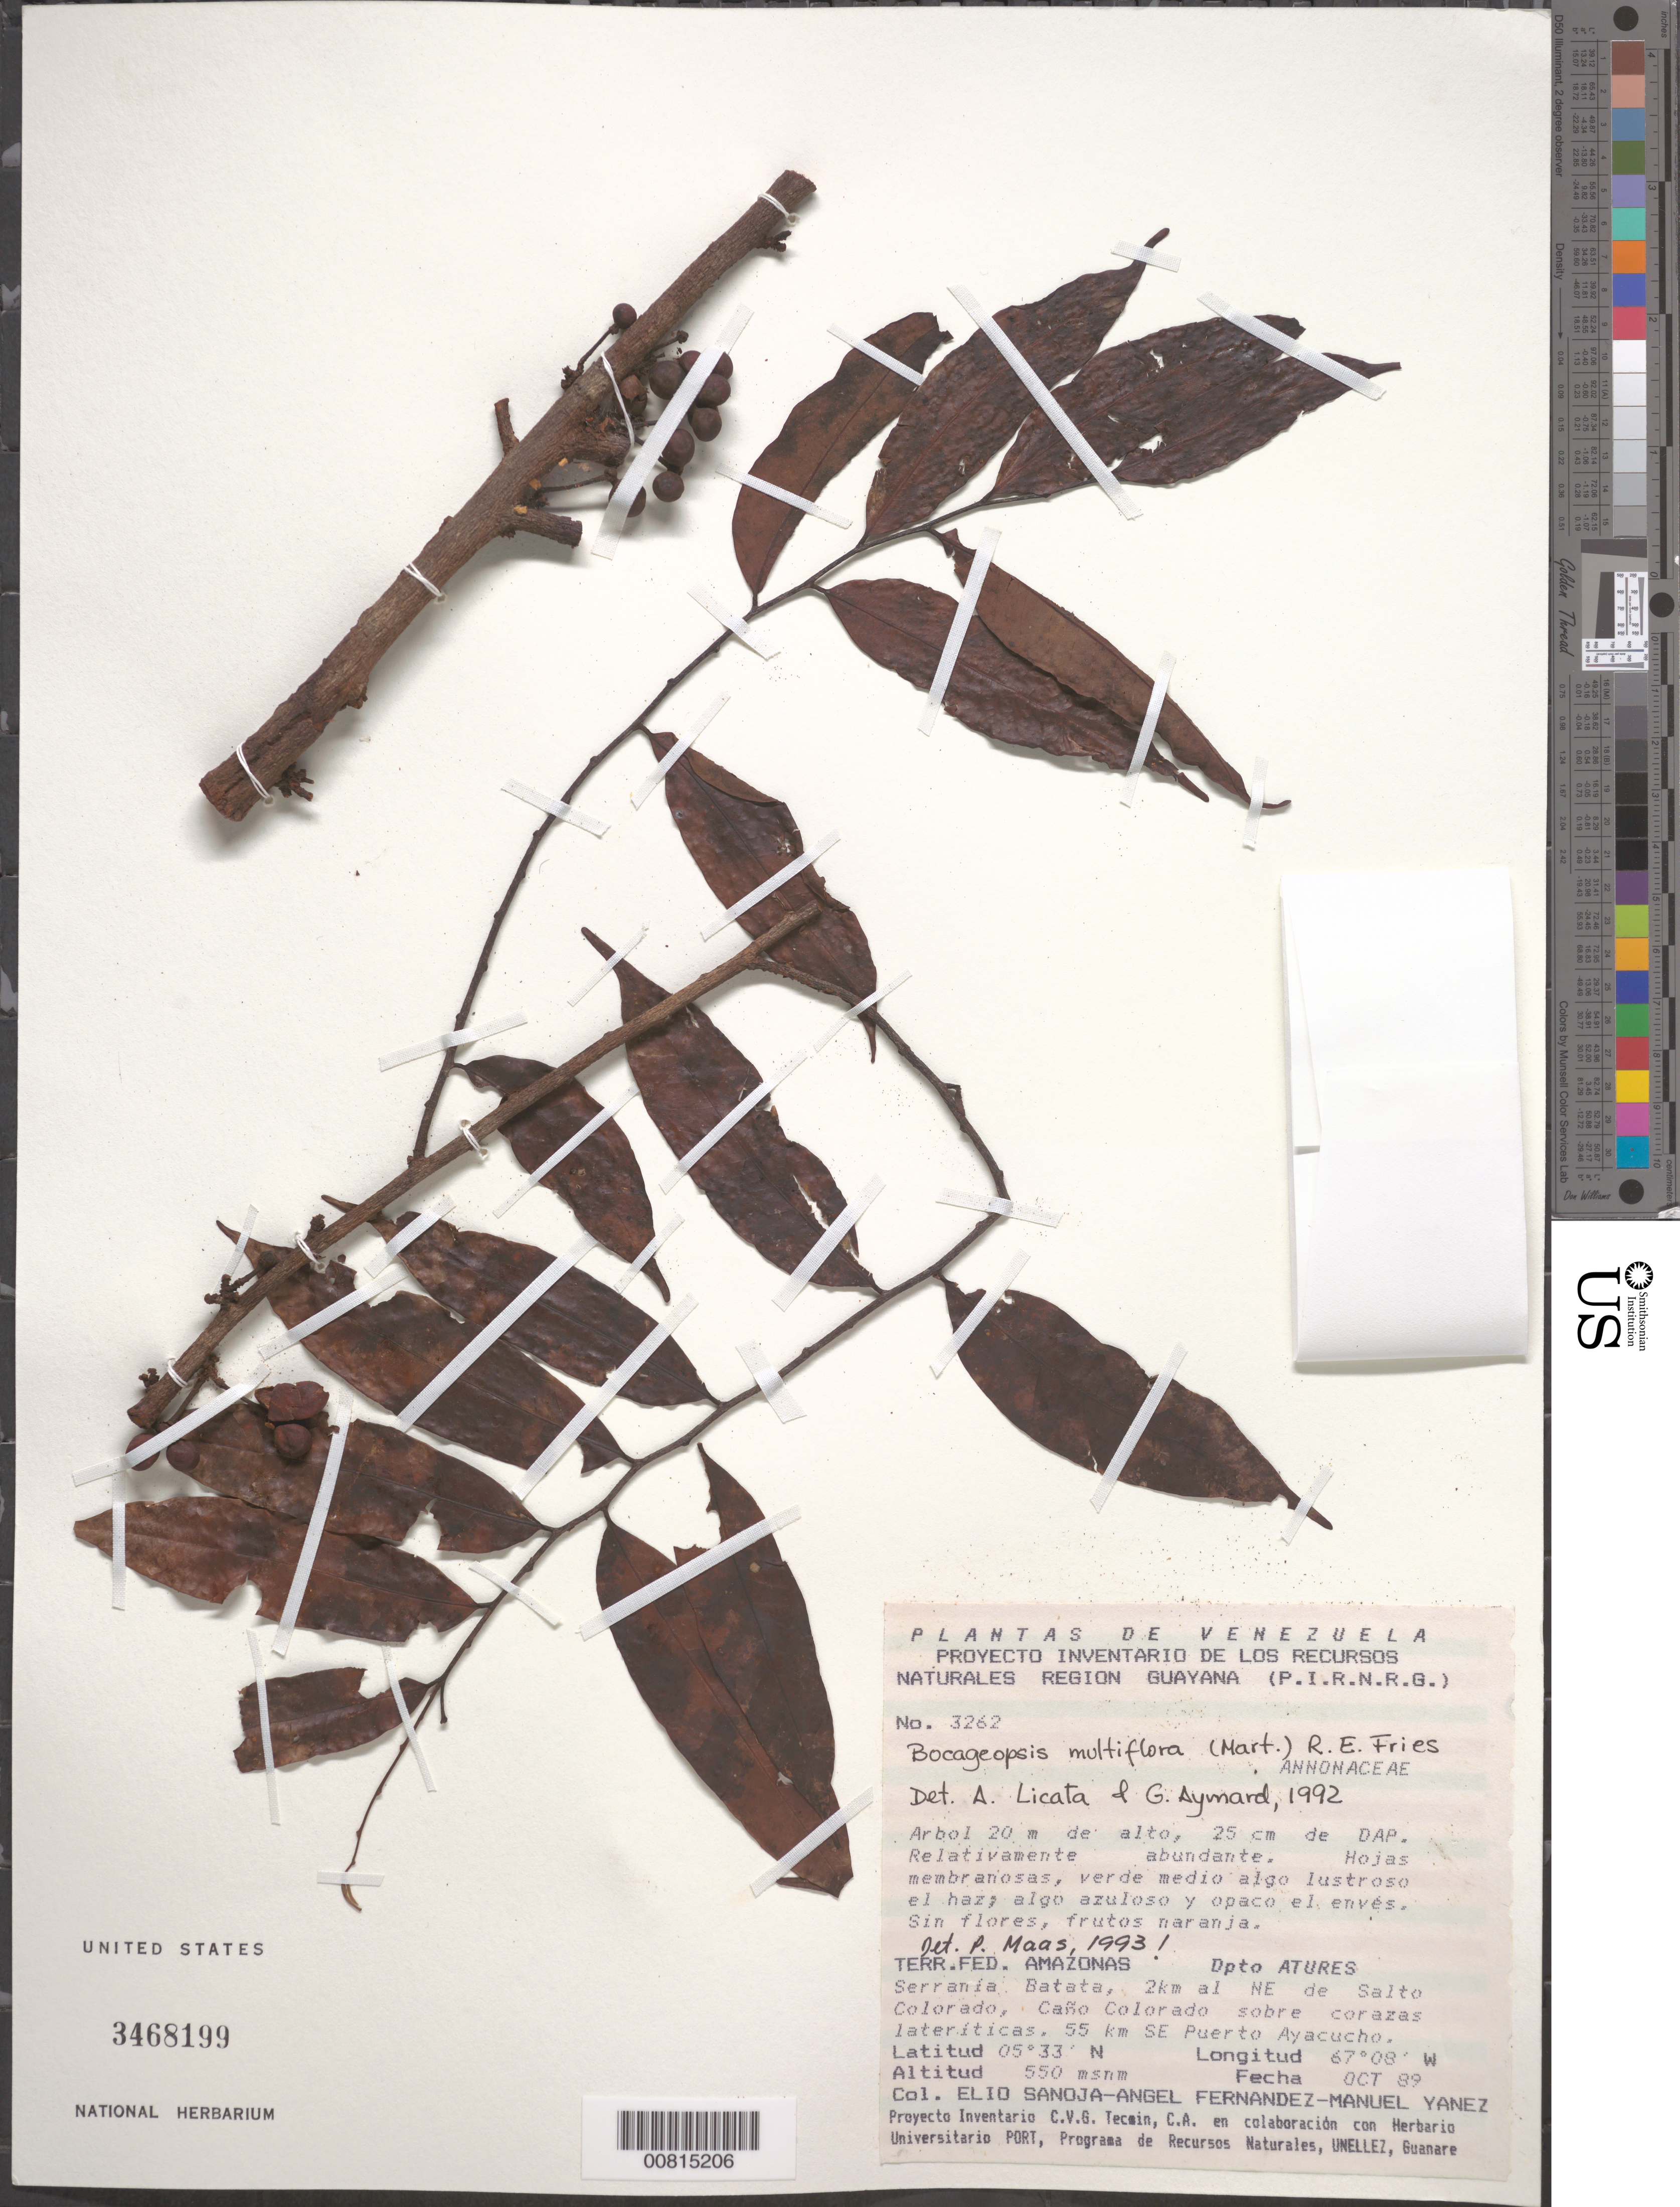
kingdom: Plantae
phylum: Tracheophyta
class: Magnoliopsida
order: Magnoliales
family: Annonaceae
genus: Bocageopsis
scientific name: Bocageopsis multiflora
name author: (Mart.) R.E. Fr.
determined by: Maas, Paul J. M.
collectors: E. Sanoja, A. Fernandez & M. Yanez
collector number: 3262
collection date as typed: Oct-89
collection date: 1989-10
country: Venezuela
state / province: Amazonas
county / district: Atures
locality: Serrania Batata, 2 km NE de Salto Colorado, Caño Colorado, 55 km SE Puerto Ayacucho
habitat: Sobre corazas lateríticas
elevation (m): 550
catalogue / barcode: US 3468199